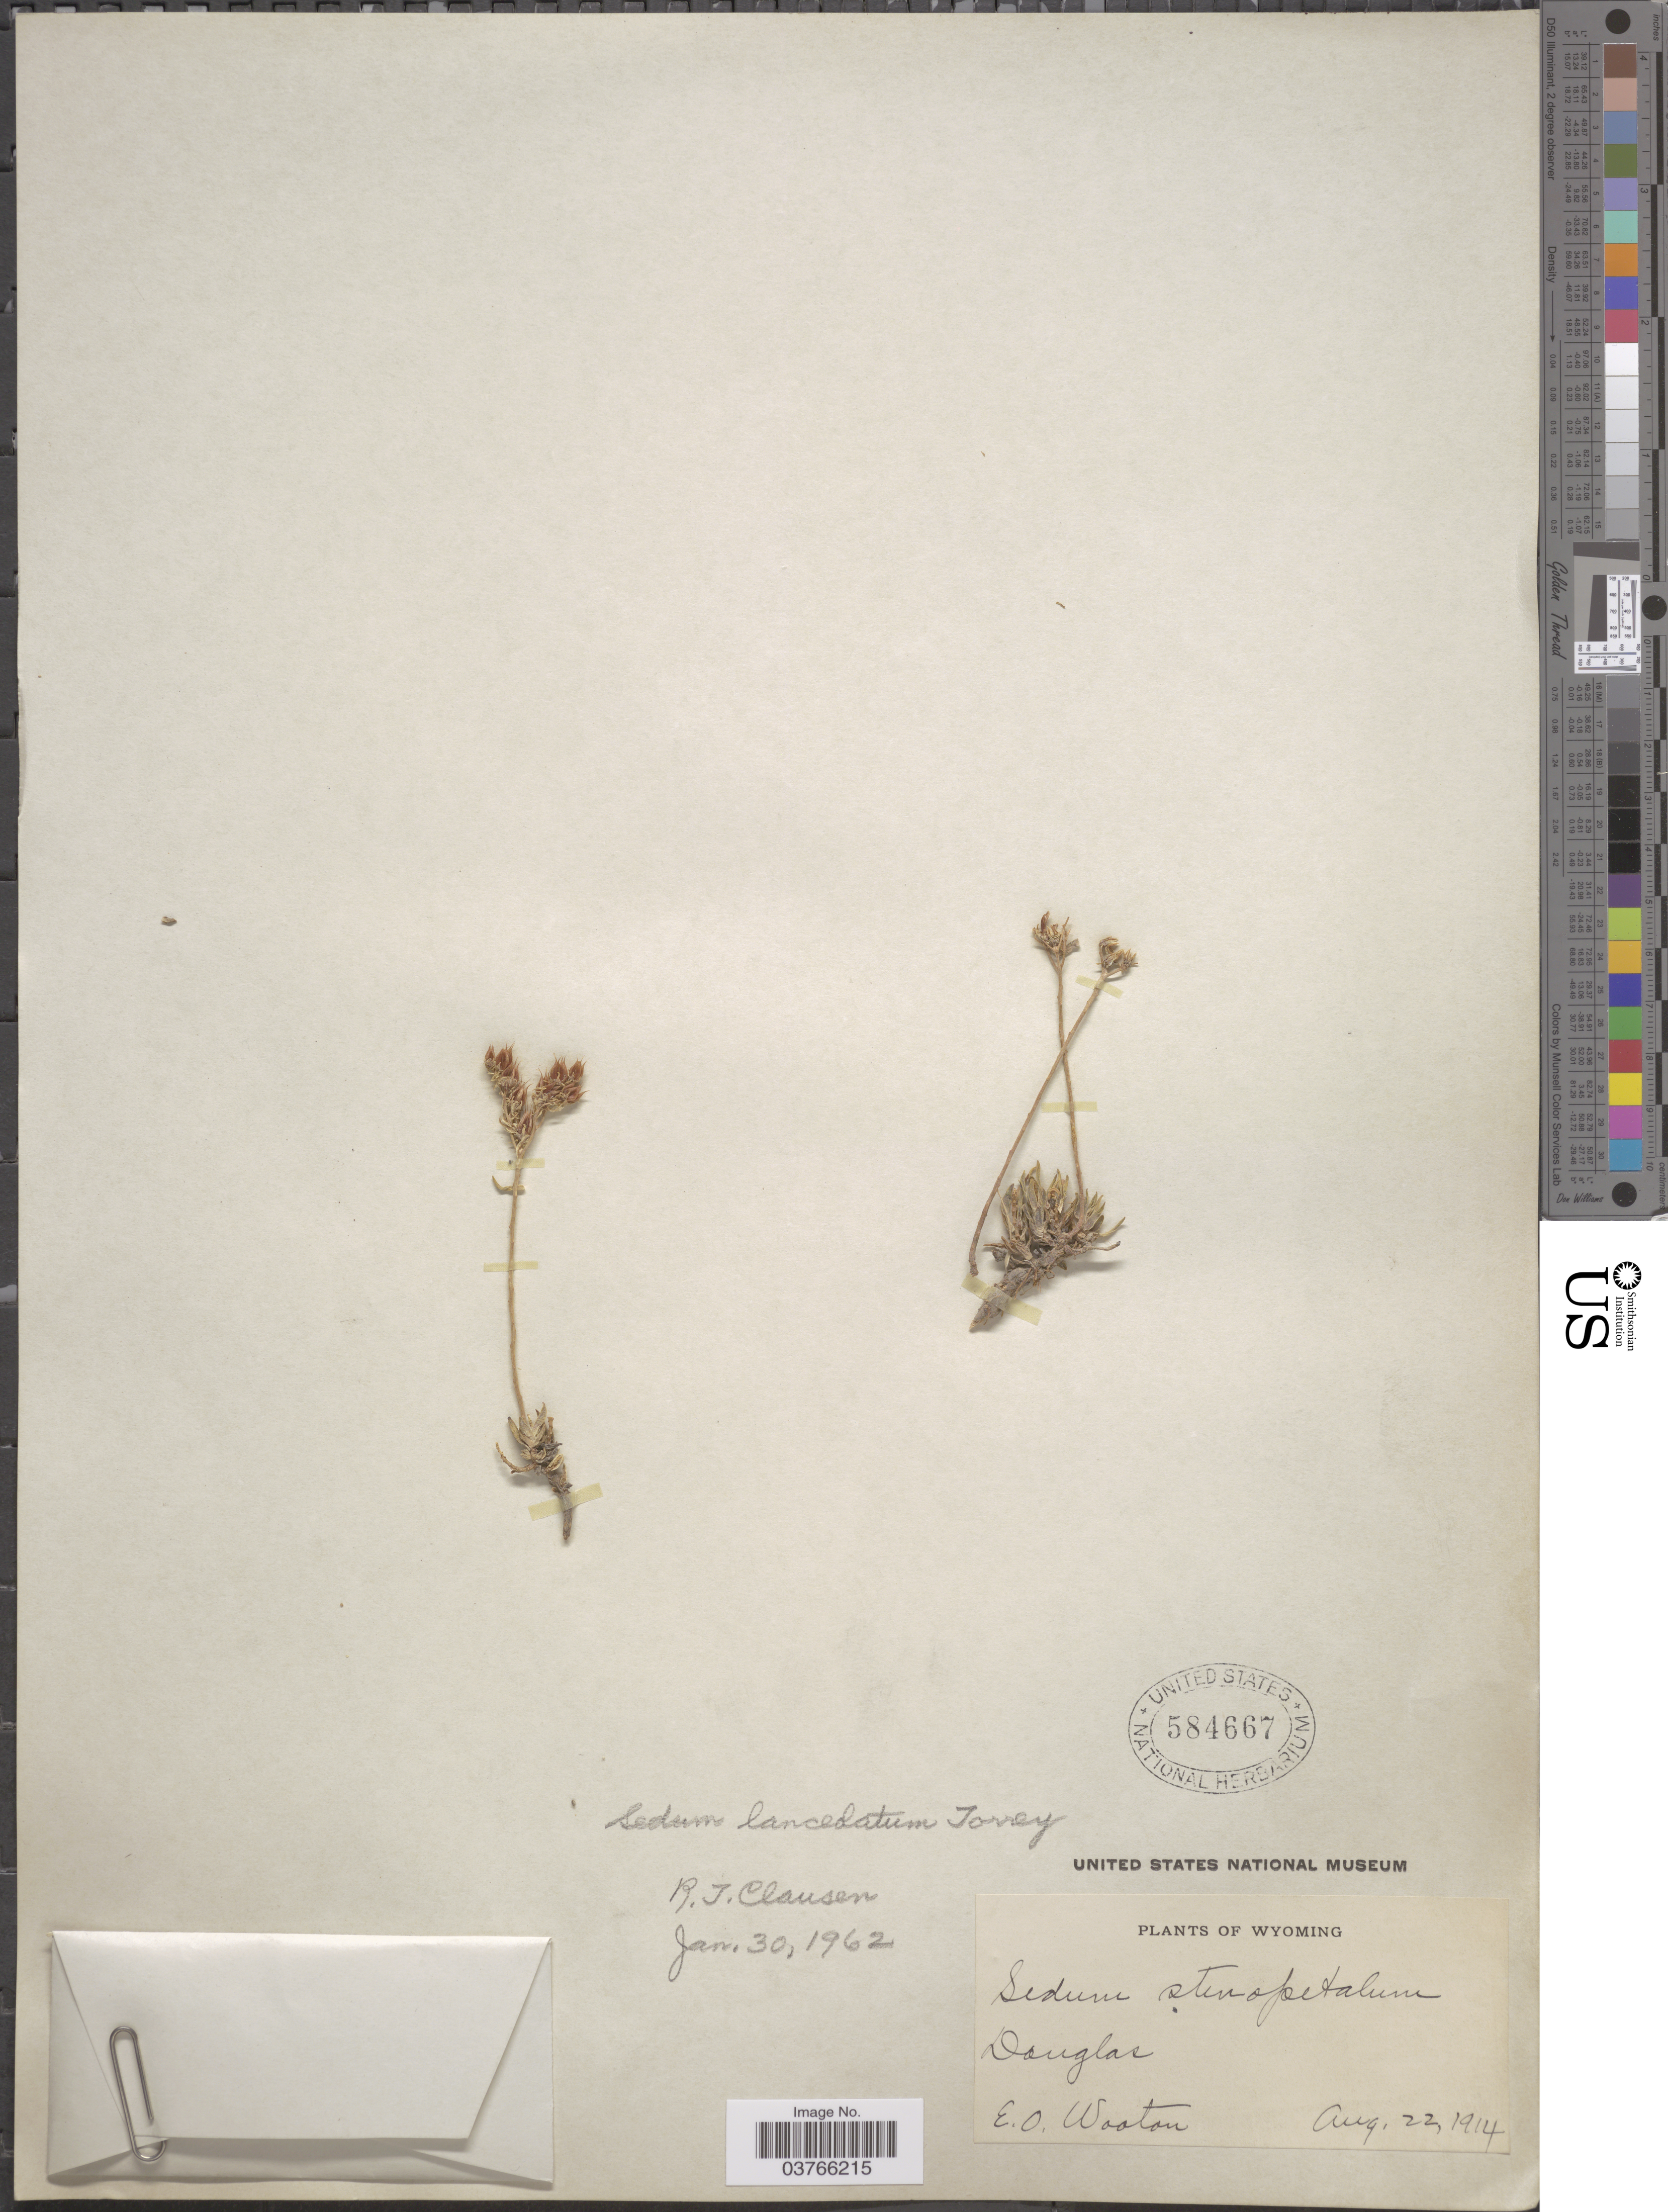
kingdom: Plantae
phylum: Tracheophyta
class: Magnoliopsida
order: Saxifragales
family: Crassulaceae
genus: Sedum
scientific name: Sedum lanceolatum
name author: Torr.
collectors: E. O. Wooton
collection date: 1914-08-22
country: United States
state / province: Wyoming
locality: Douglas.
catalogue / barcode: US 584667